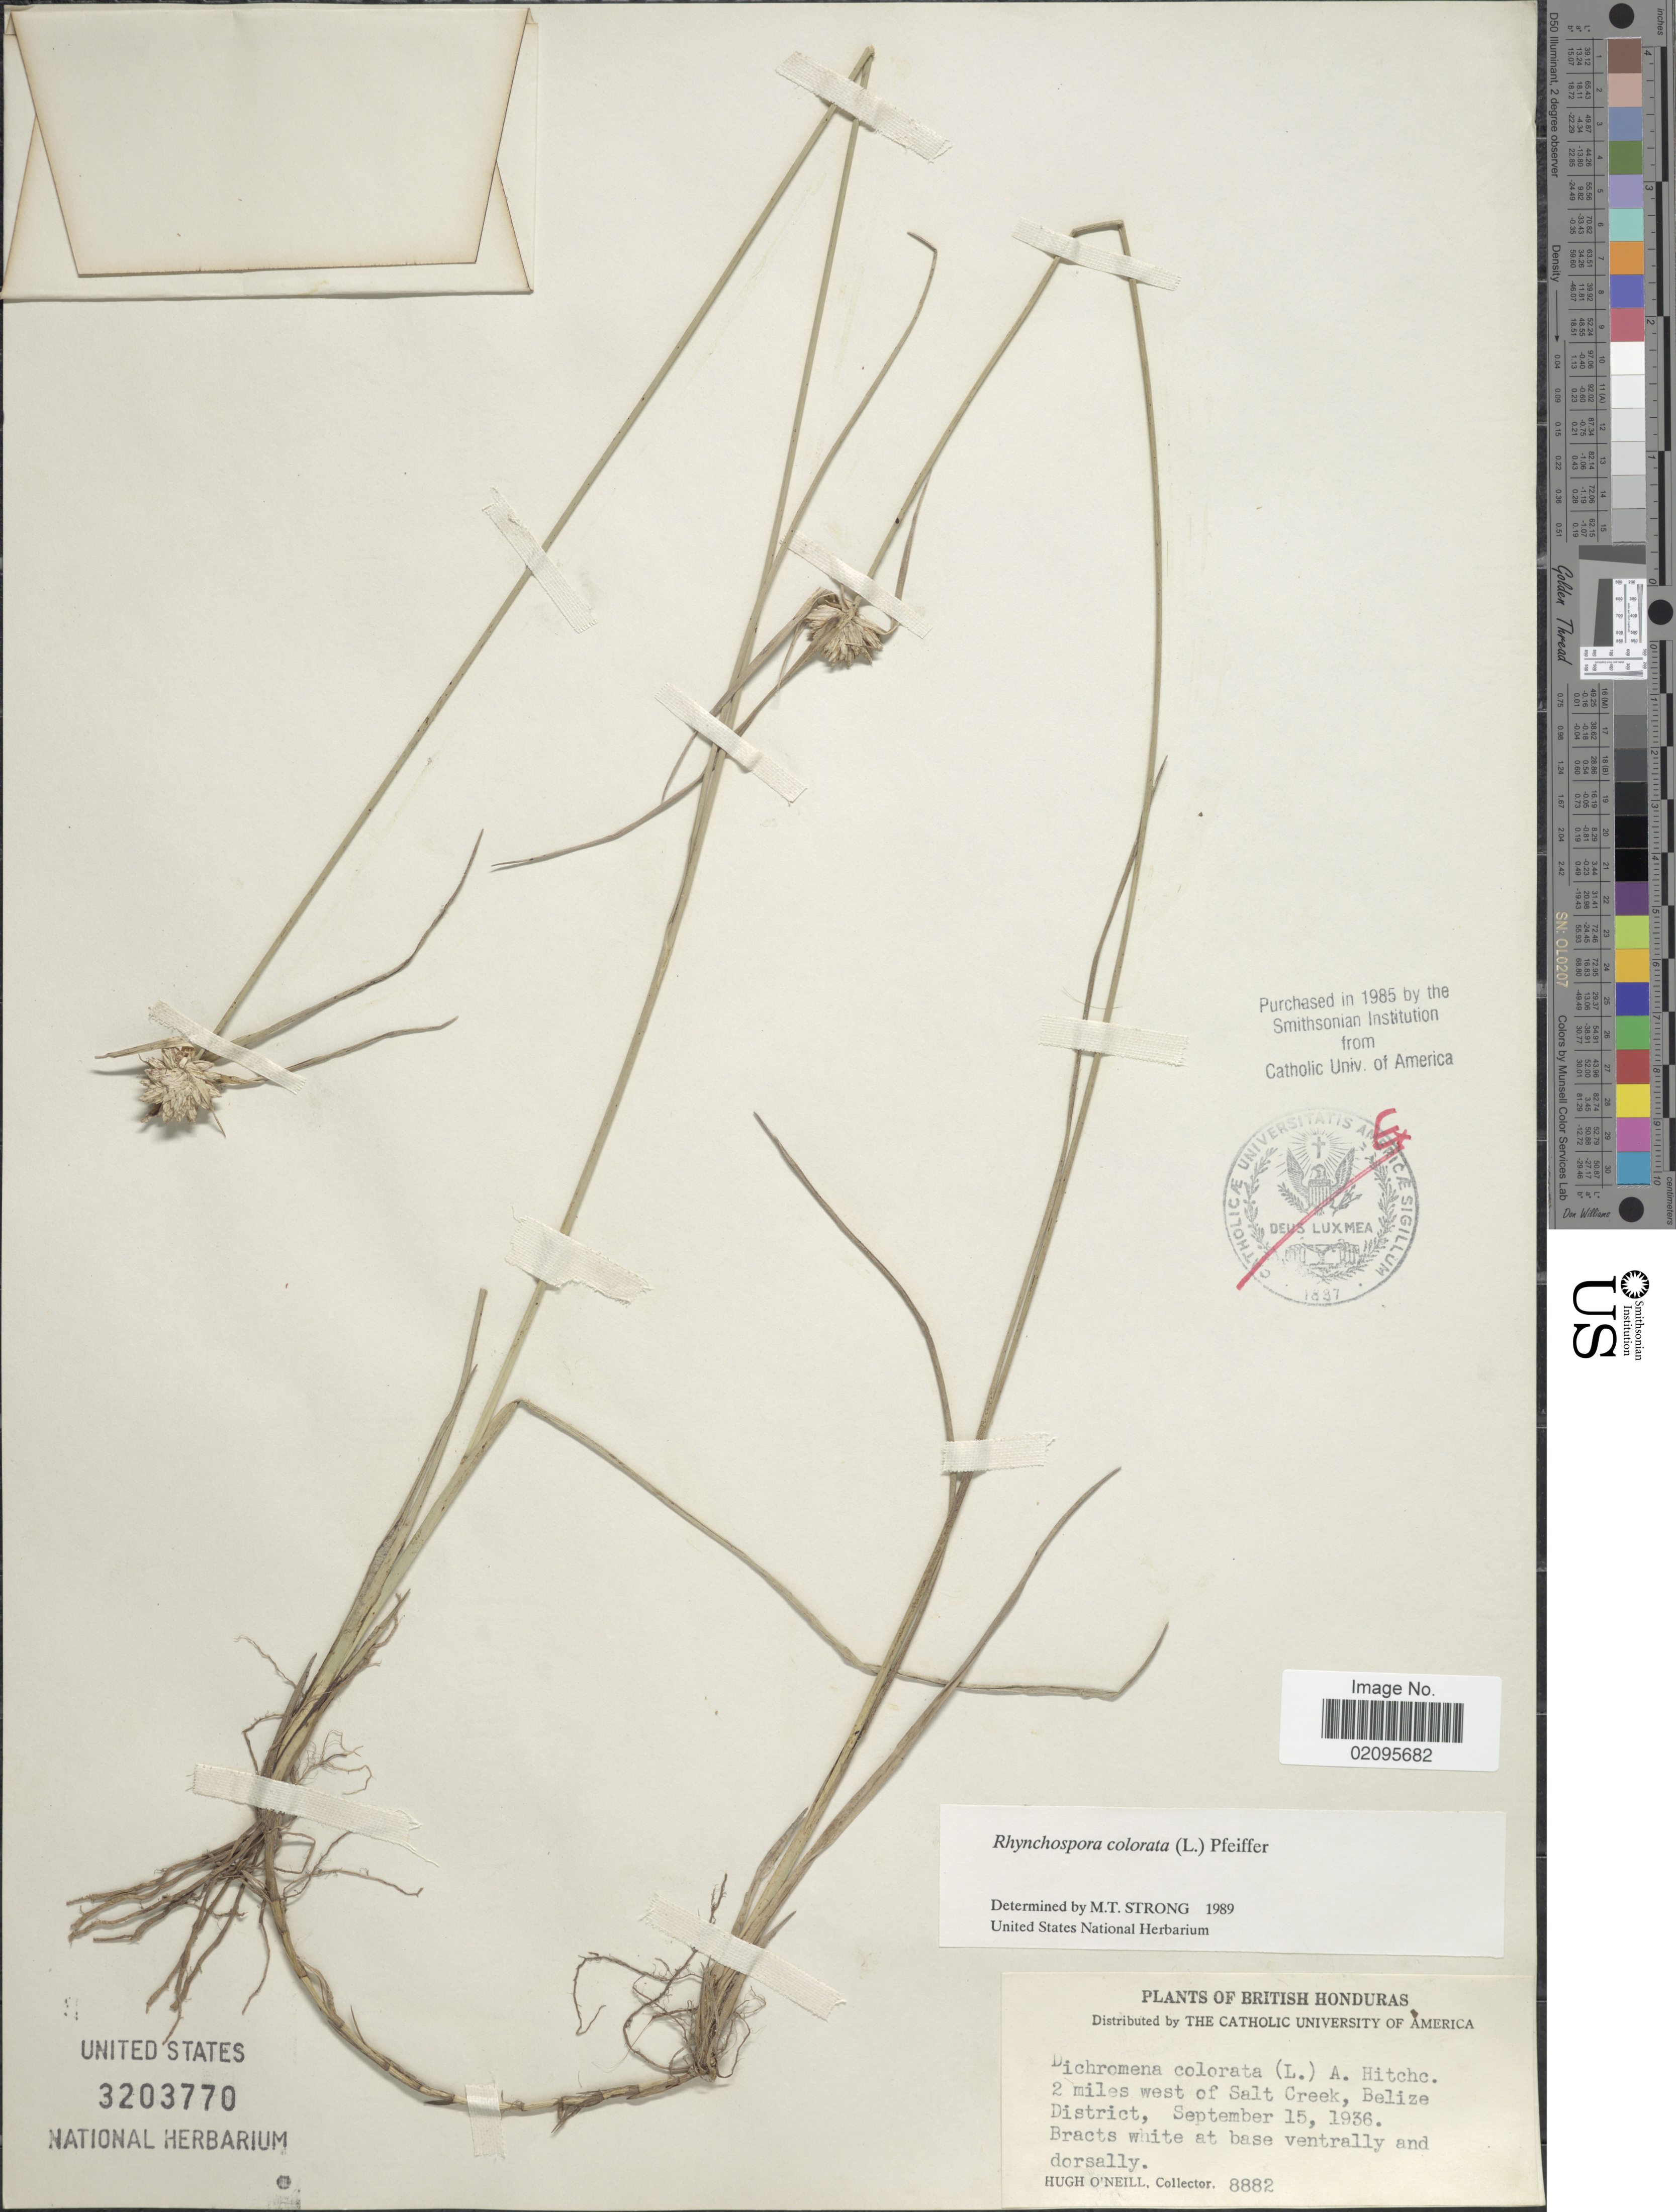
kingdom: Plantae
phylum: Tracheophyta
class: Liliopsida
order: Poales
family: Cyperaceae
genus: Rhynchospora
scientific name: Rhynchospora colorata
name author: (L.) H. Pfeiff.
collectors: H. O'Neill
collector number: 8882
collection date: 1936-09-15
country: Belize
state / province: Belize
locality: British Honduras, 2 miles west of Salt Creek, Belize District.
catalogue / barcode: US 3203770